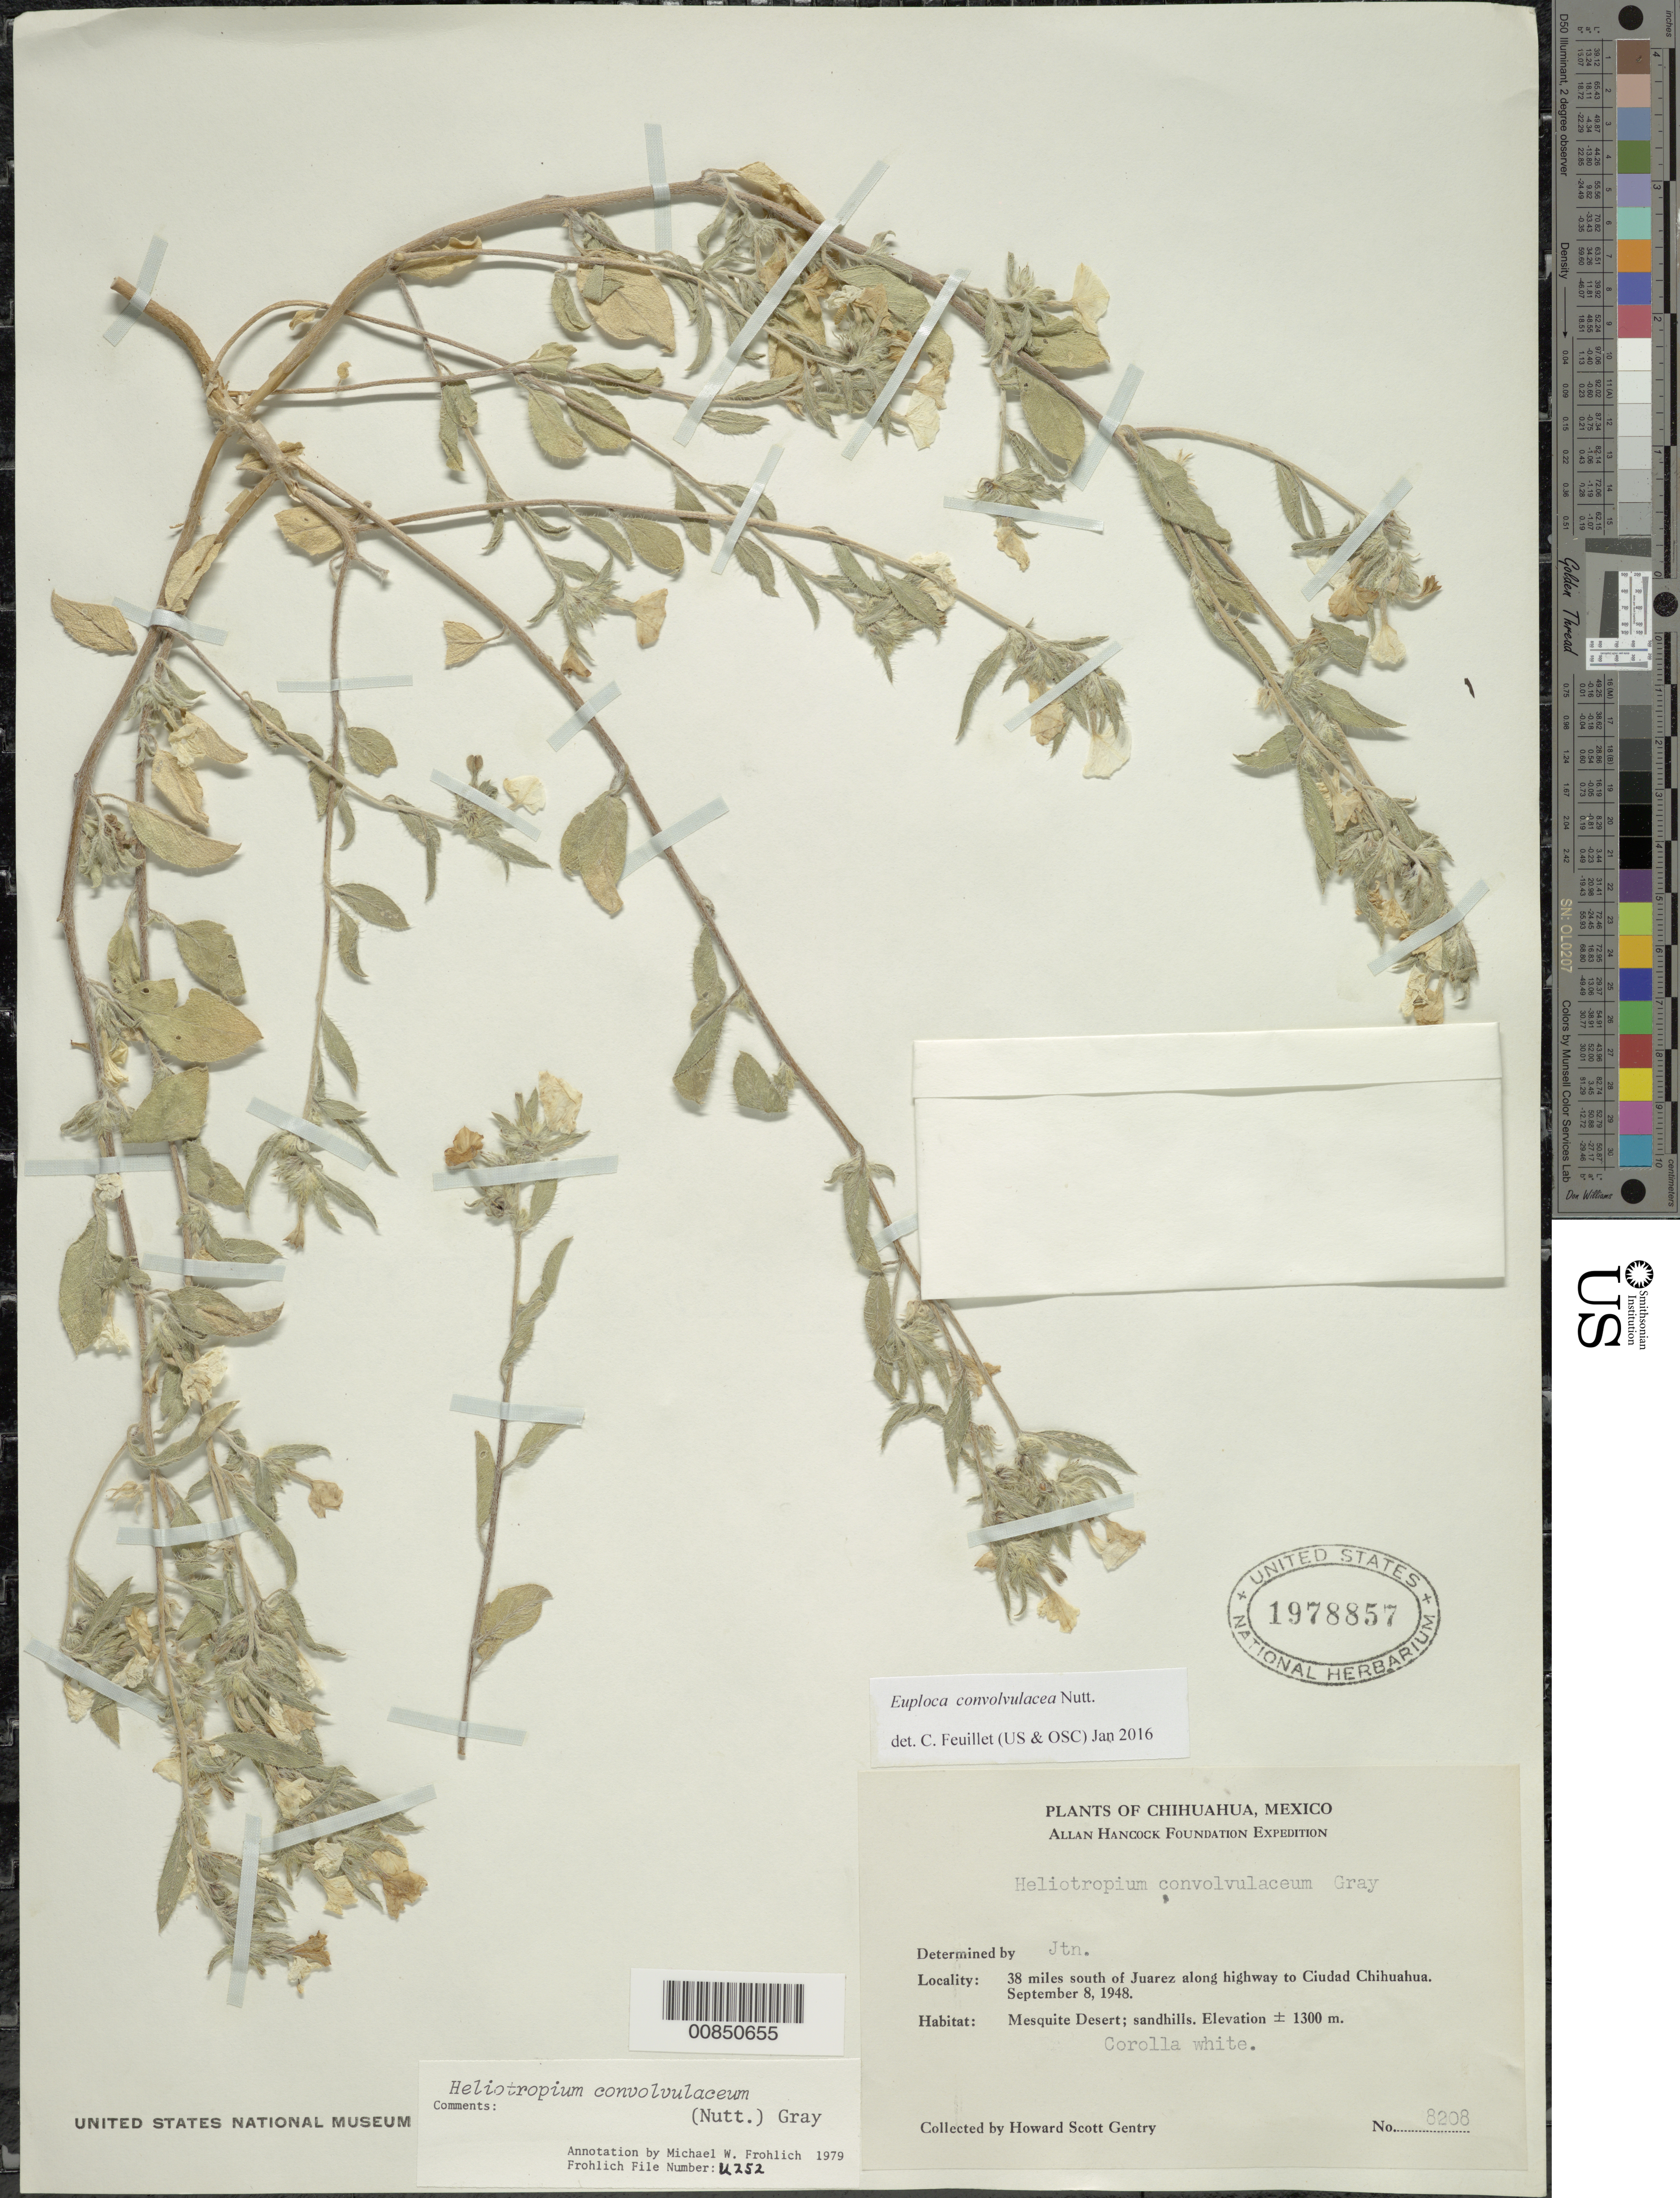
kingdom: Plantae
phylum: Tracheophyta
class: Magnoliopsida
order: Boraginales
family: Heliotropiaceae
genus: Euploca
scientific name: Euploca convolvulacea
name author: Nutt.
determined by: Feuillet, C.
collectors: H. S. Gentry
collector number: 8208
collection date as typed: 08 Sep 1948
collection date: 1948-09-08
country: Mexico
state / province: Chihuahua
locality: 38 miles south of Juárez along highway to Ciudad Chihuahua.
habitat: Mesquite Desert; sandhills.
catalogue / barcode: US 1978857